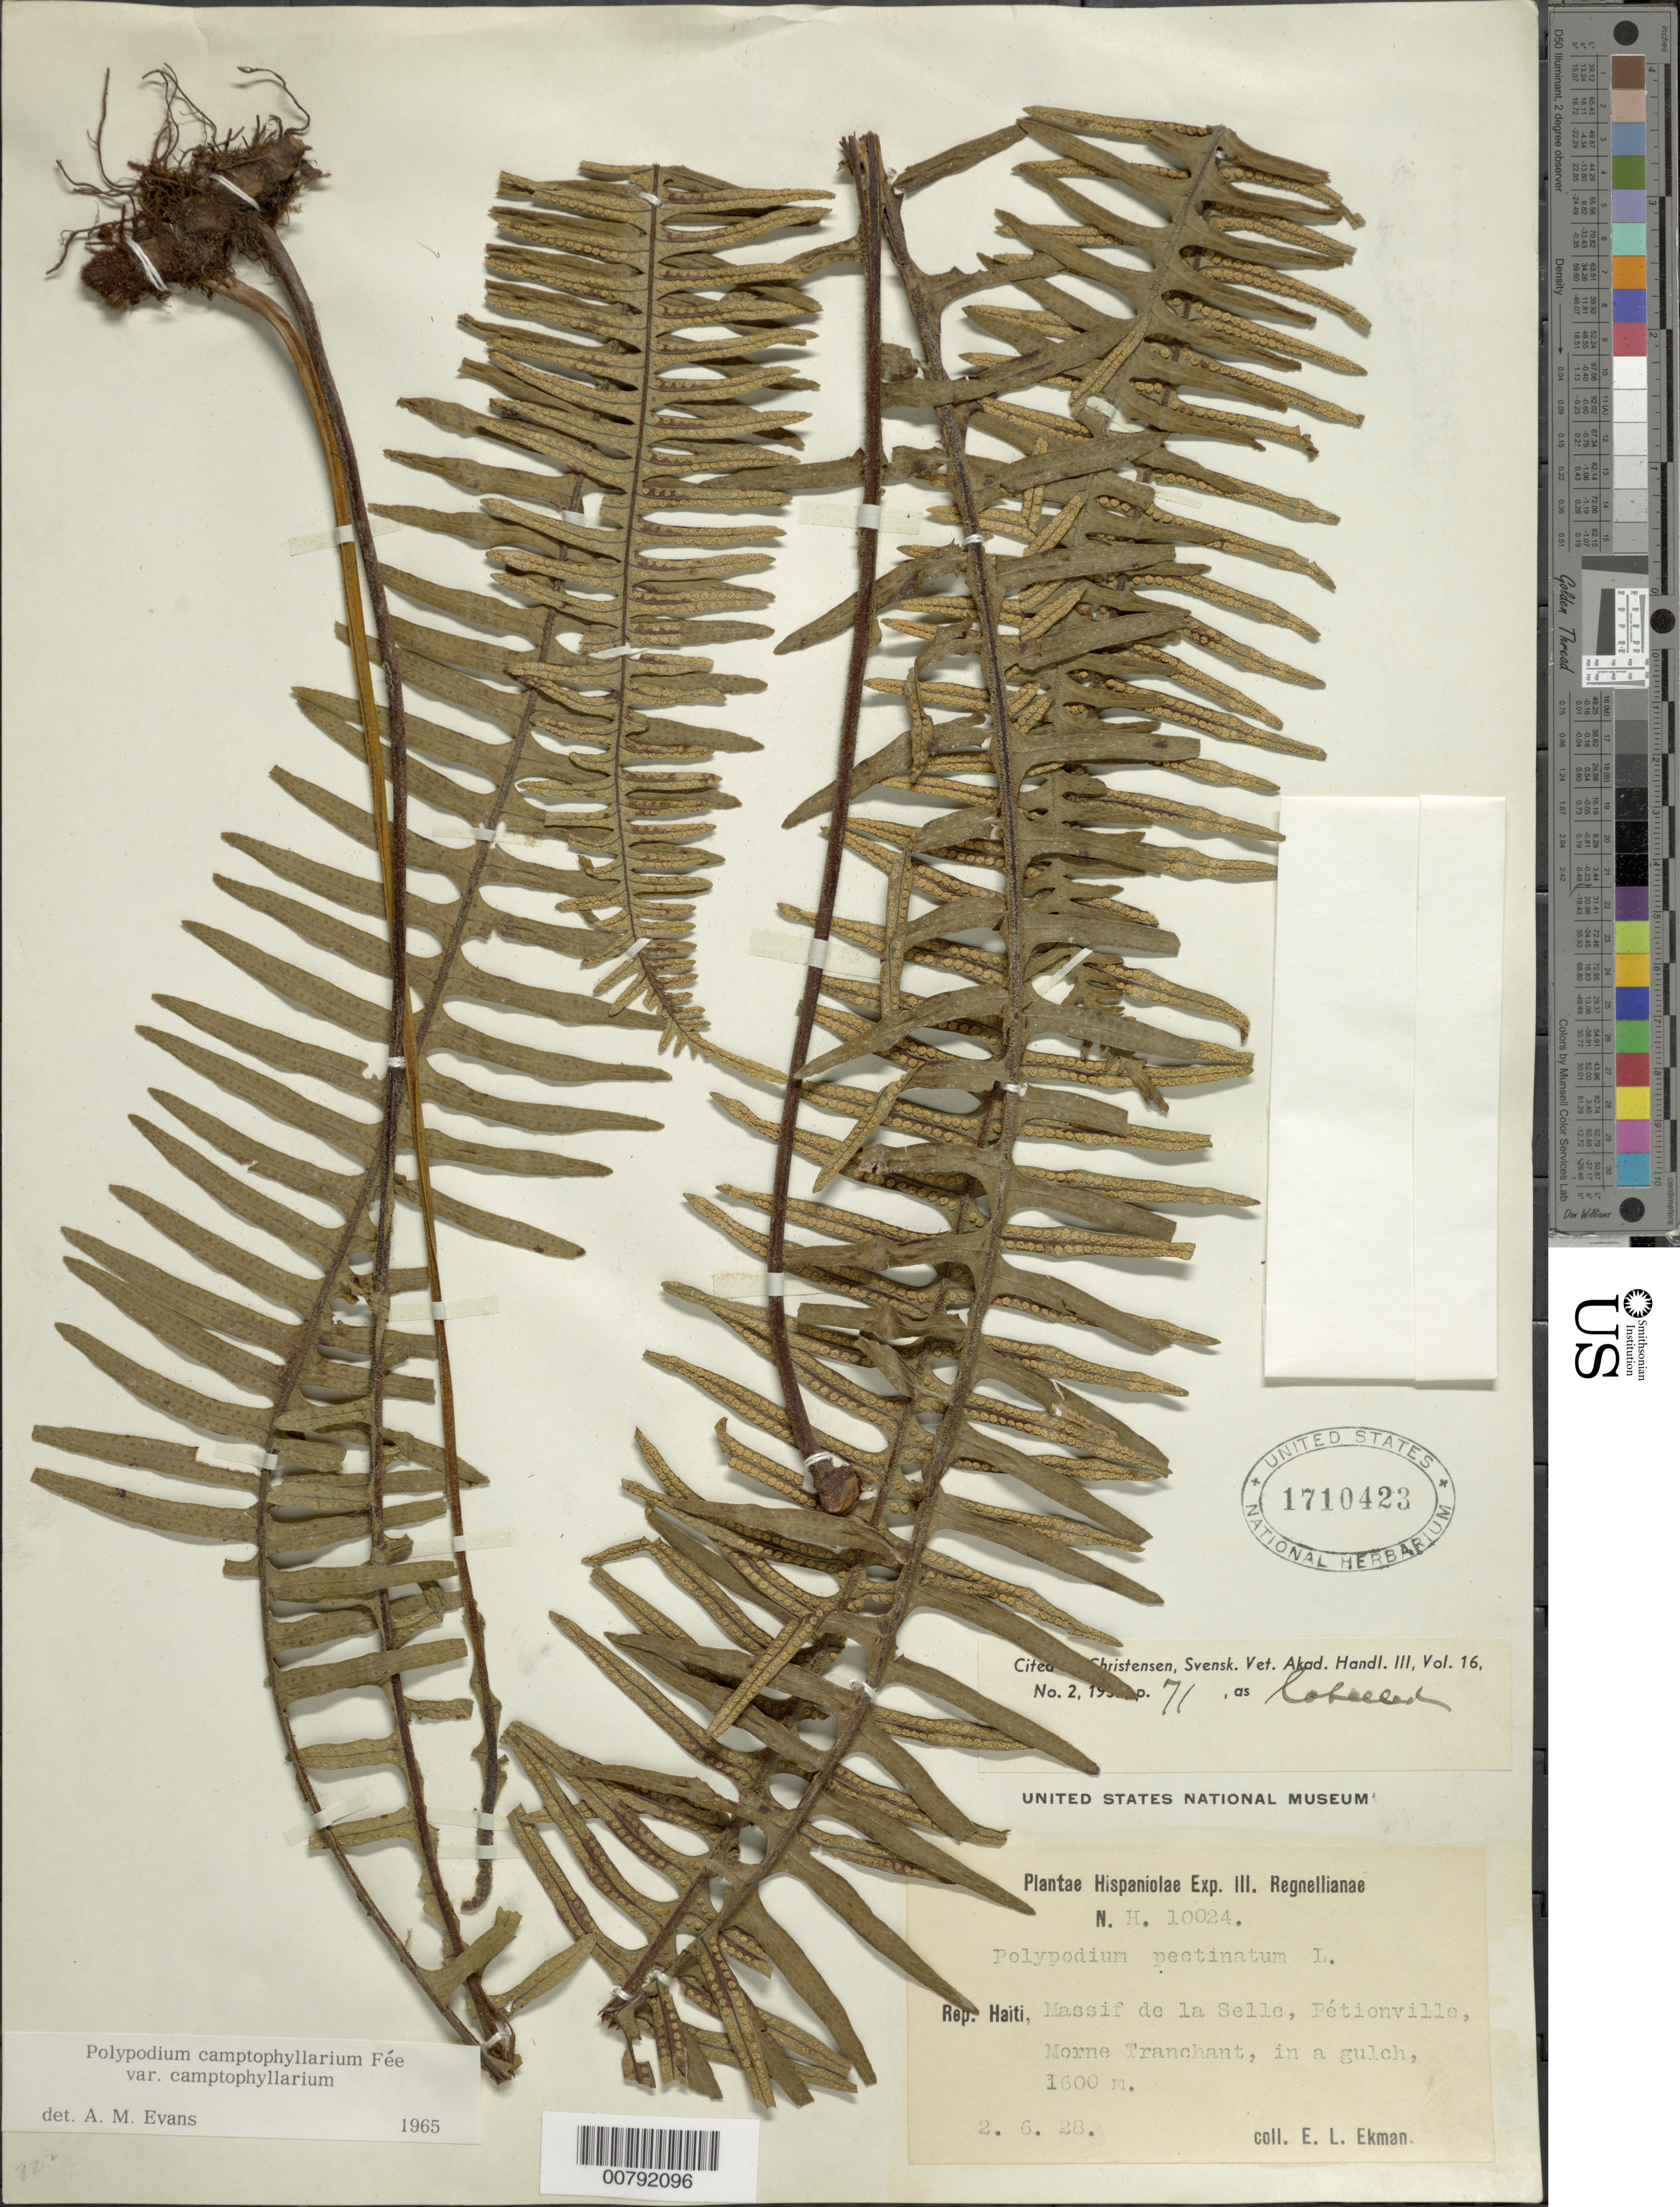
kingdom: Plantae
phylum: Tracheophyta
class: Polypodiopsida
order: Polypodiales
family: Polypodiaceae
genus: Pecluma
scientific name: Pecluma camptophyllaria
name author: (Fée) M.G. Price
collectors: E. L. Ekman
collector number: H 10024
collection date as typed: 02 Jun 1928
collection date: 1928-06-02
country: Haiti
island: Hispaniola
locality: Massif de la Selle, Pétionville, Morne Tranchant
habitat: In a gulch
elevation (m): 1600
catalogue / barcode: US 1710423